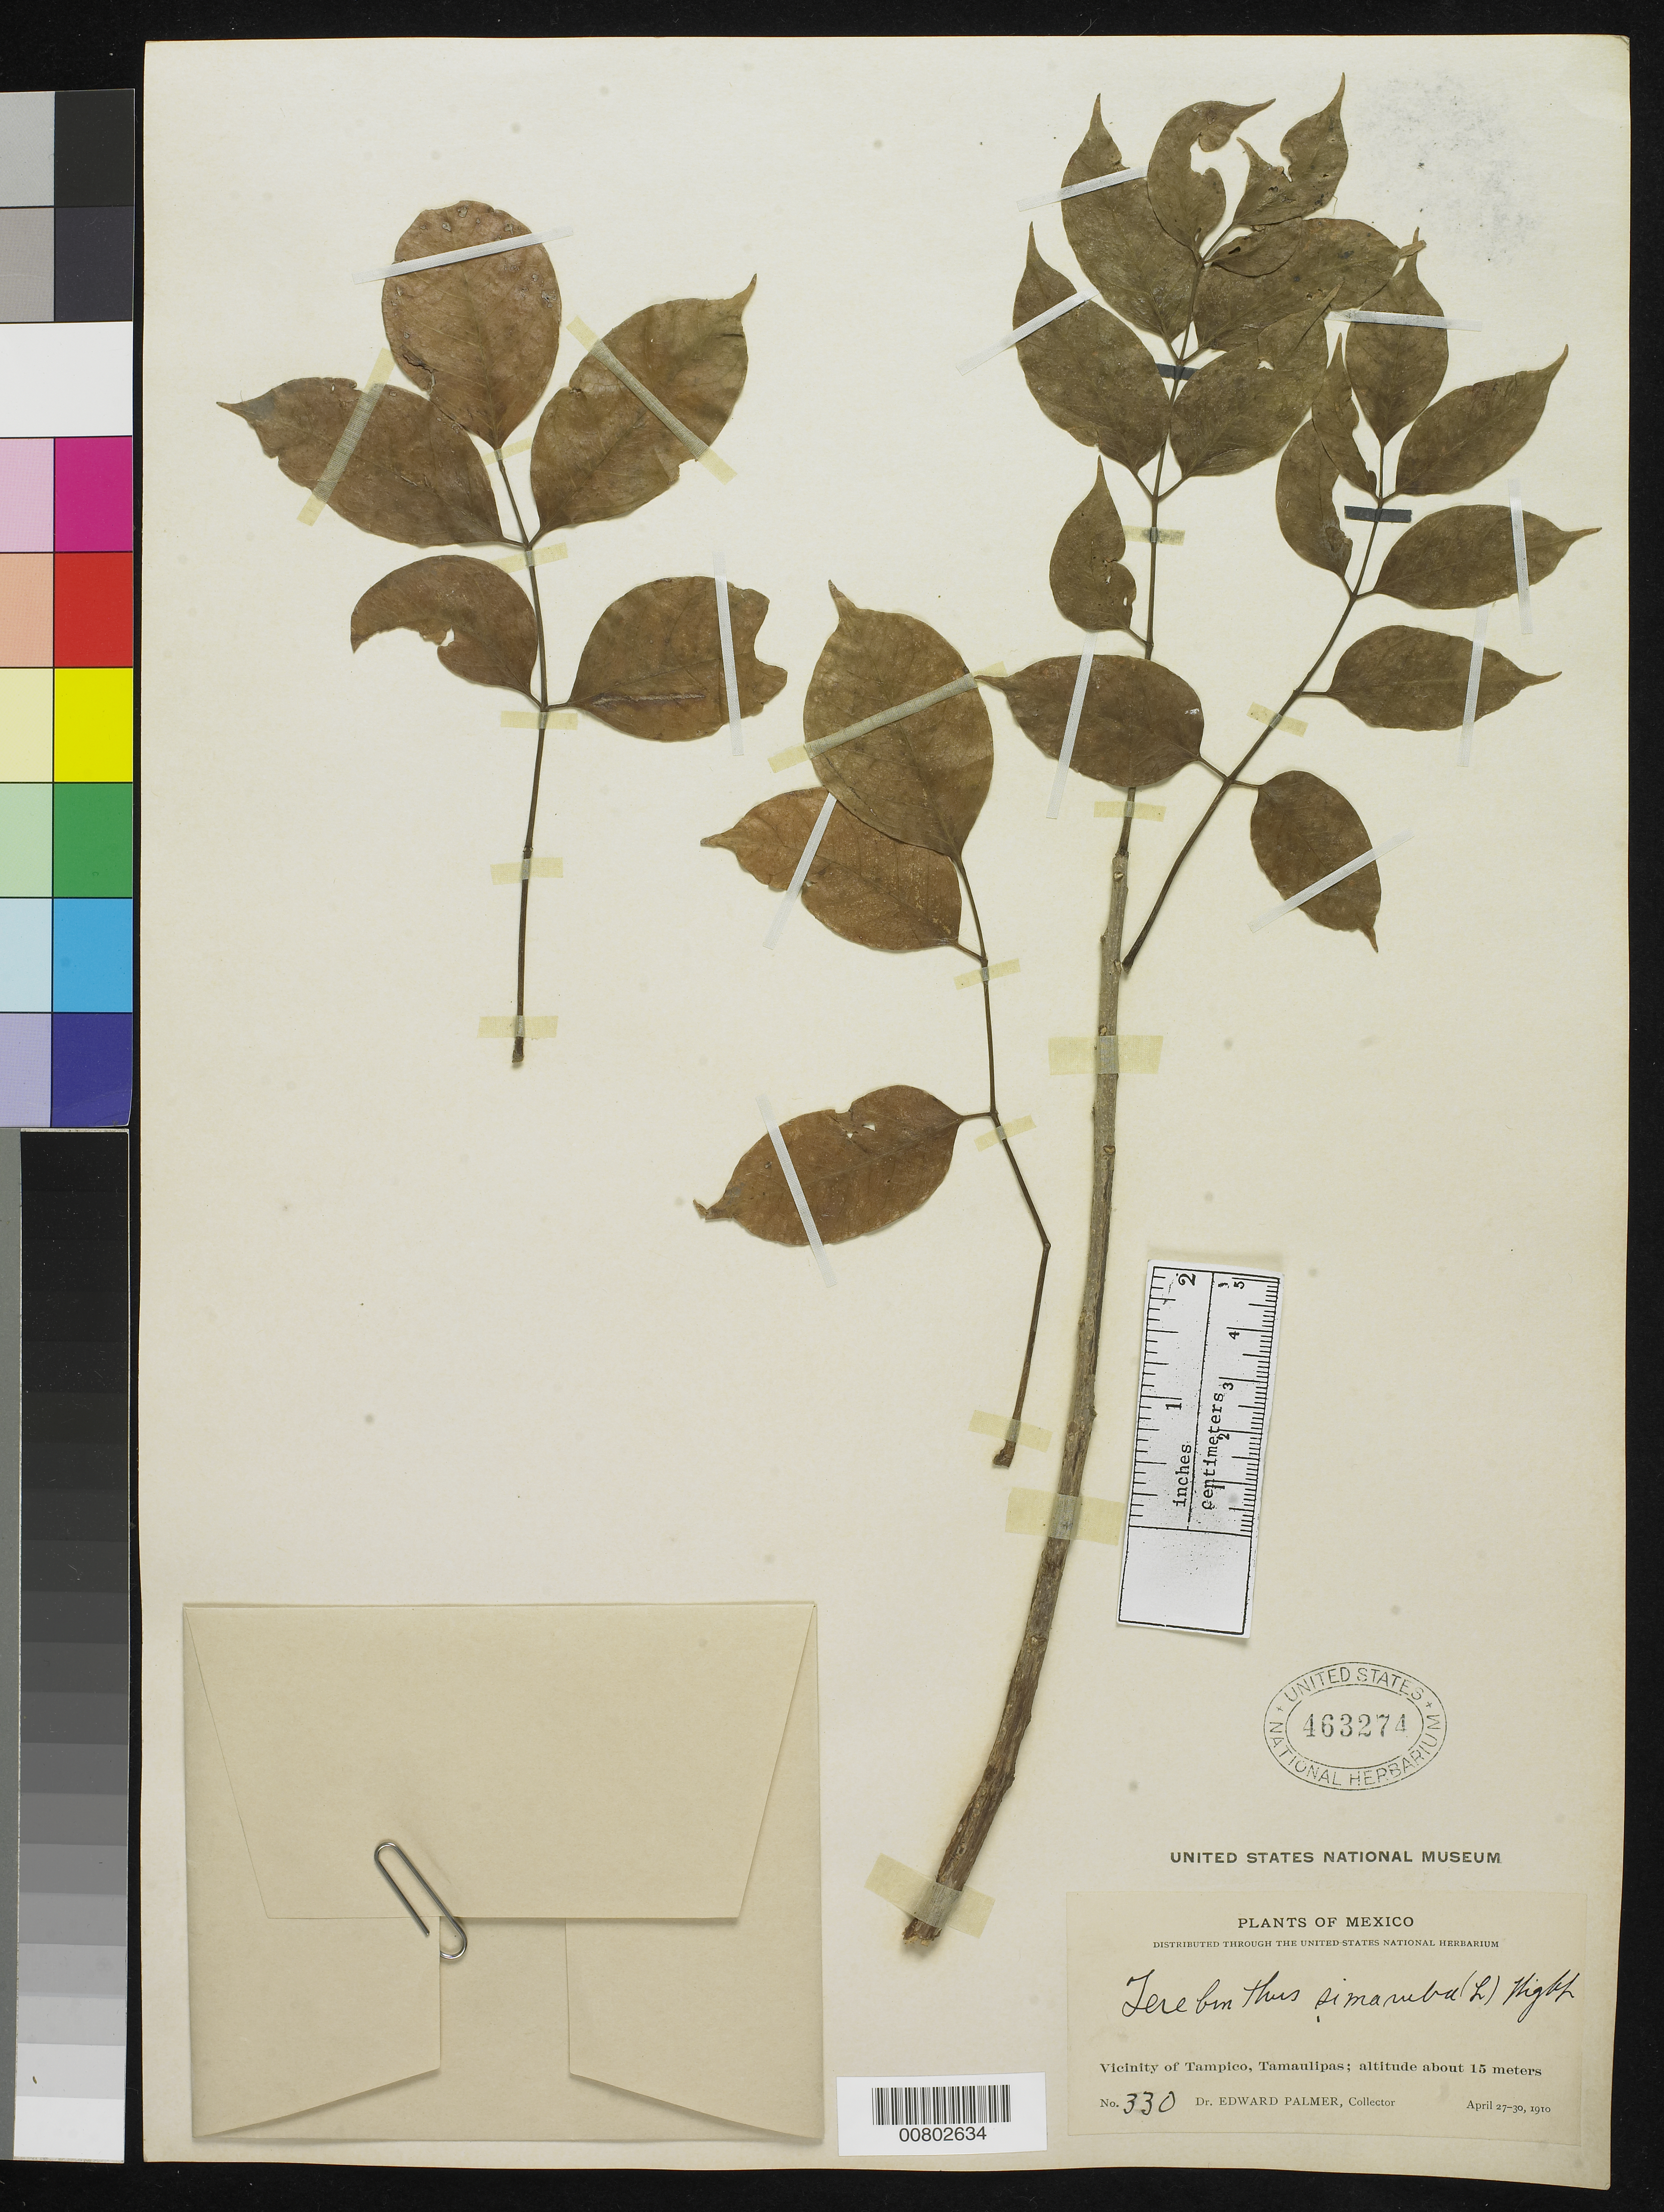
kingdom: Plantae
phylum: Tracheophyta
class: Magnoliopsida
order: Sapindales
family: Burseraceae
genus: Bursera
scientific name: Bursera simaruba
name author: (L.) Sarg.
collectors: E. Palmer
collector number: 330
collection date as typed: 27 Apr 1910 to 30 Apr 1910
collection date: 1910-04-27/1910-04-30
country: Mexico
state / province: Tamaulipas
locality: Vicinity of Tampico, Tamaulipas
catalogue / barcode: US 463274